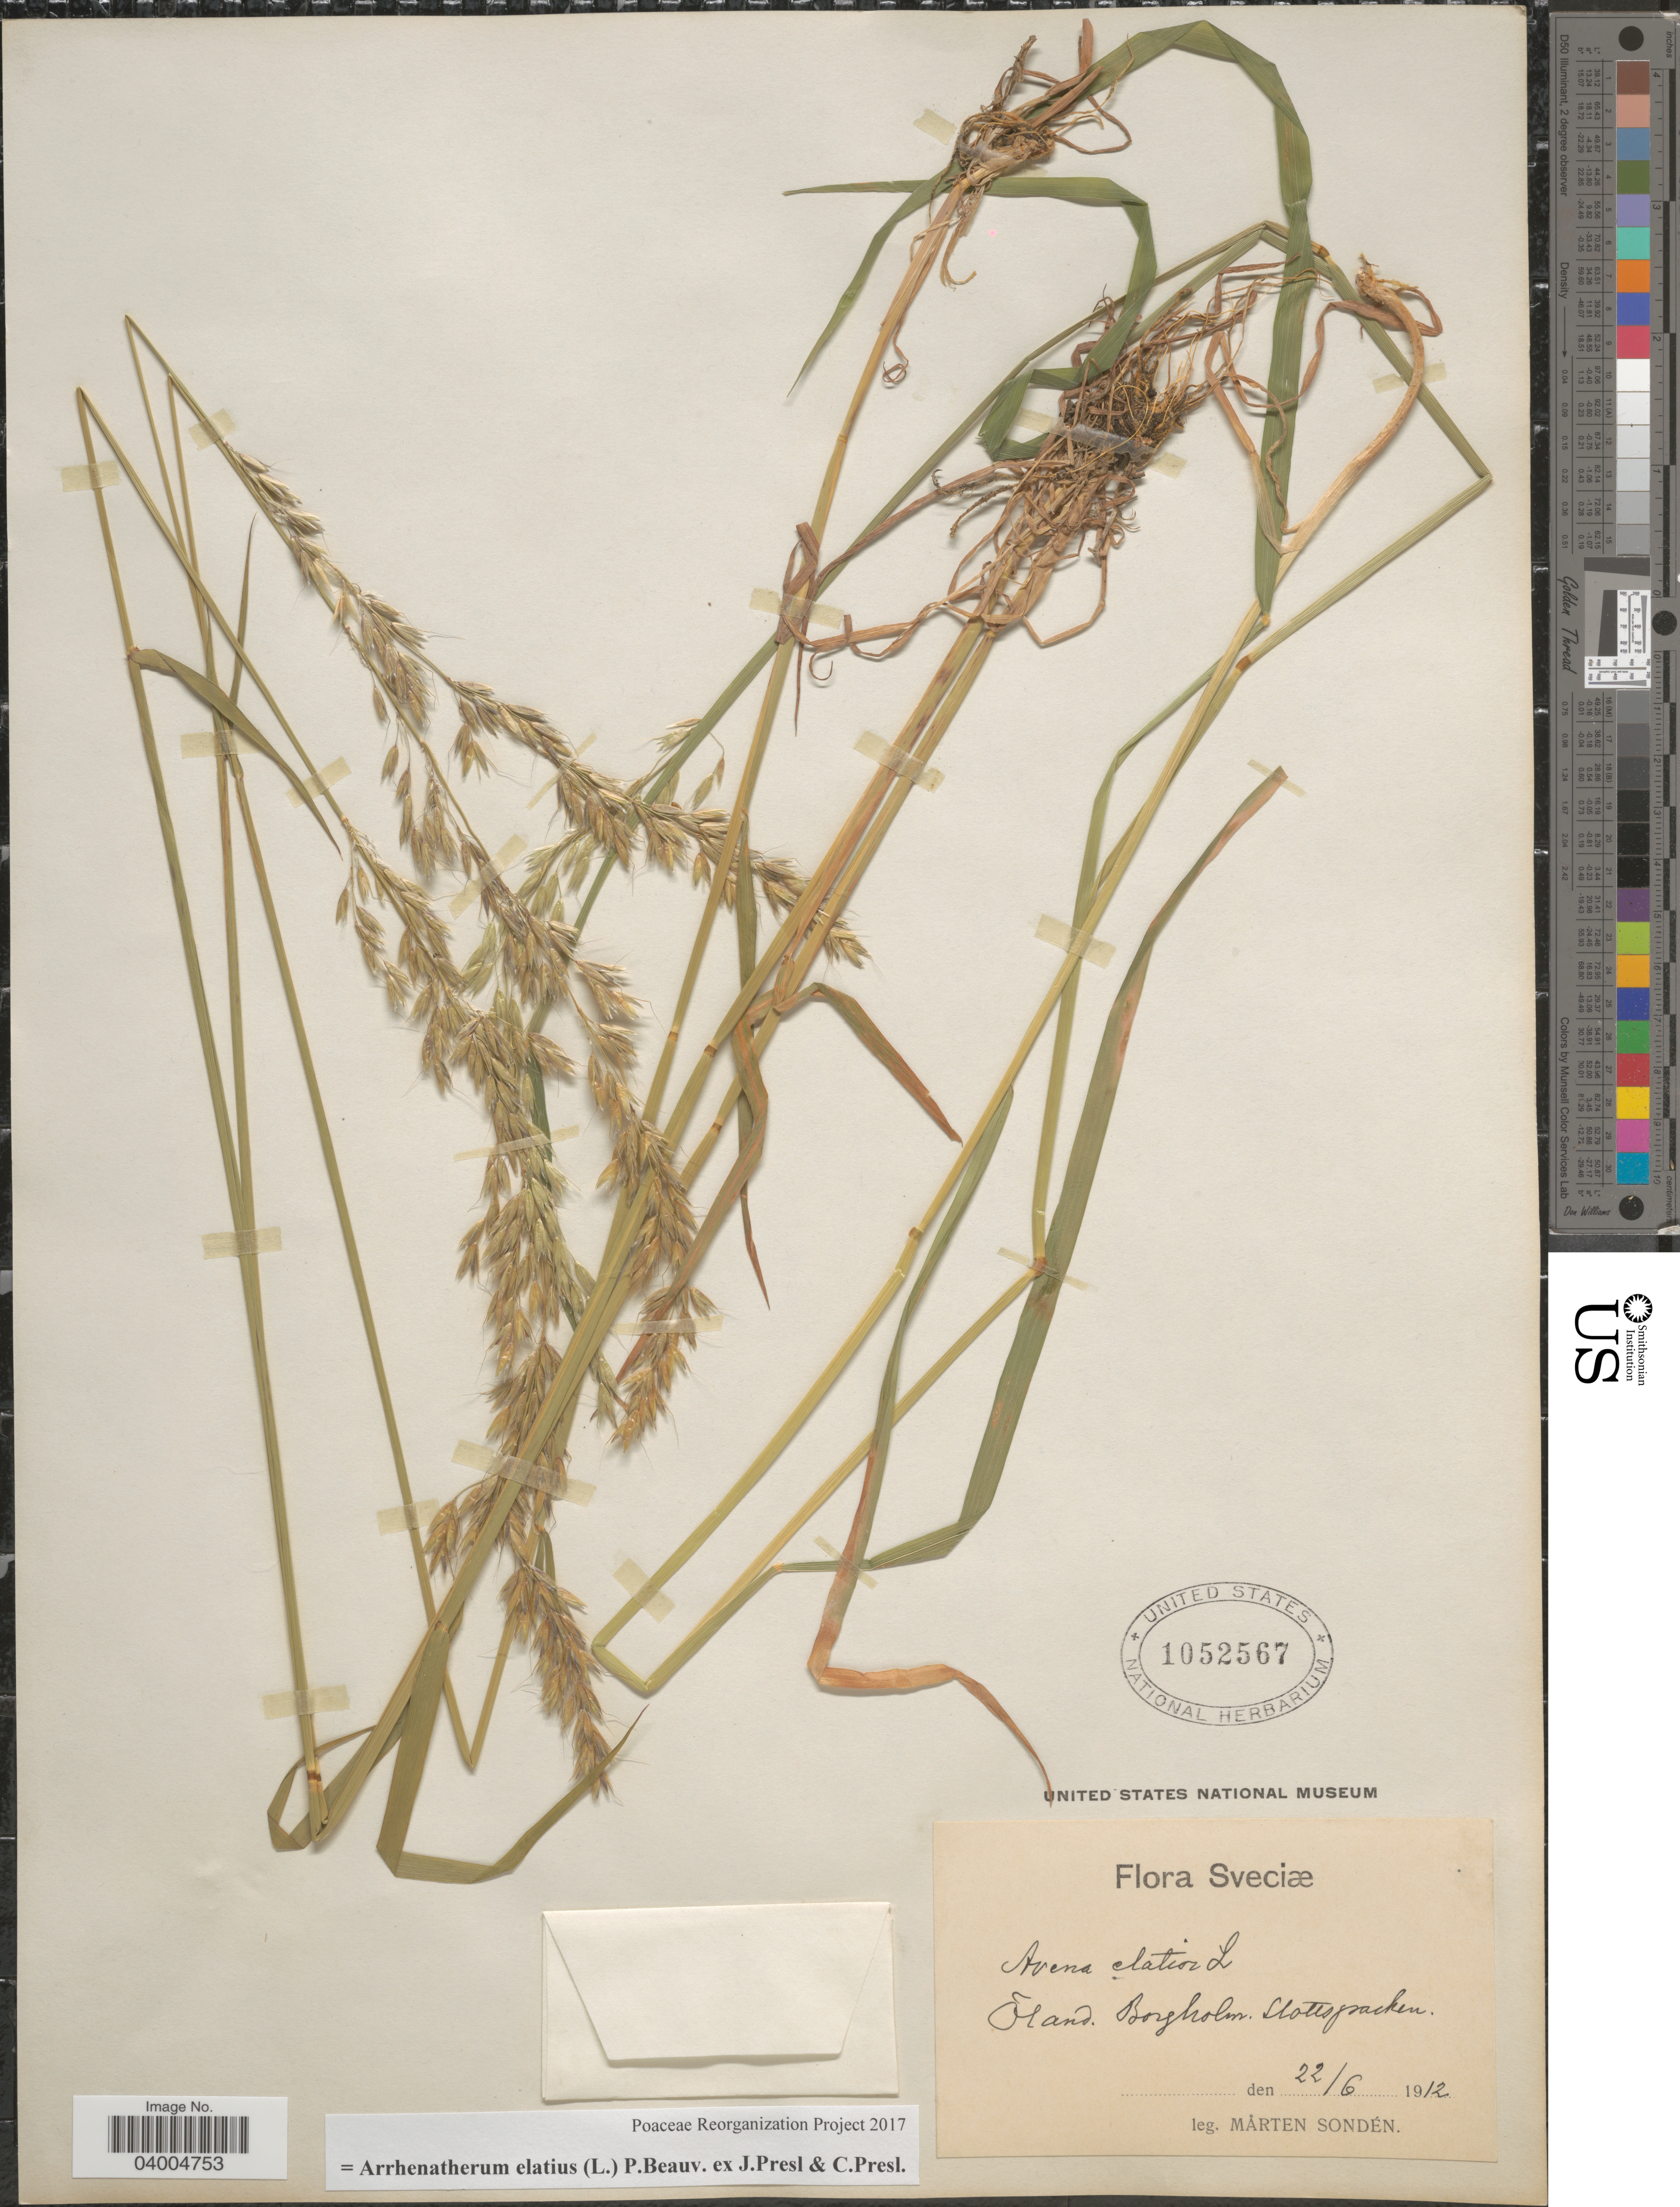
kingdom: Plantae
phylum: Tracheophyta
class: Liliopsida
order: Poales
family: Poaceae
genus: Arrhenatherum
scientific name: Arrhenatherum elatius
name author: (L.) J. Presl & C. Presl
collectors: M. Sondén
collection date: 1912-06-22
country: Sweden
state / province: Kalmar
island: Oland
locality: Sveciæ. Õland. Borgholm. Slottsparken.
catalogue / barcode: US 1052567